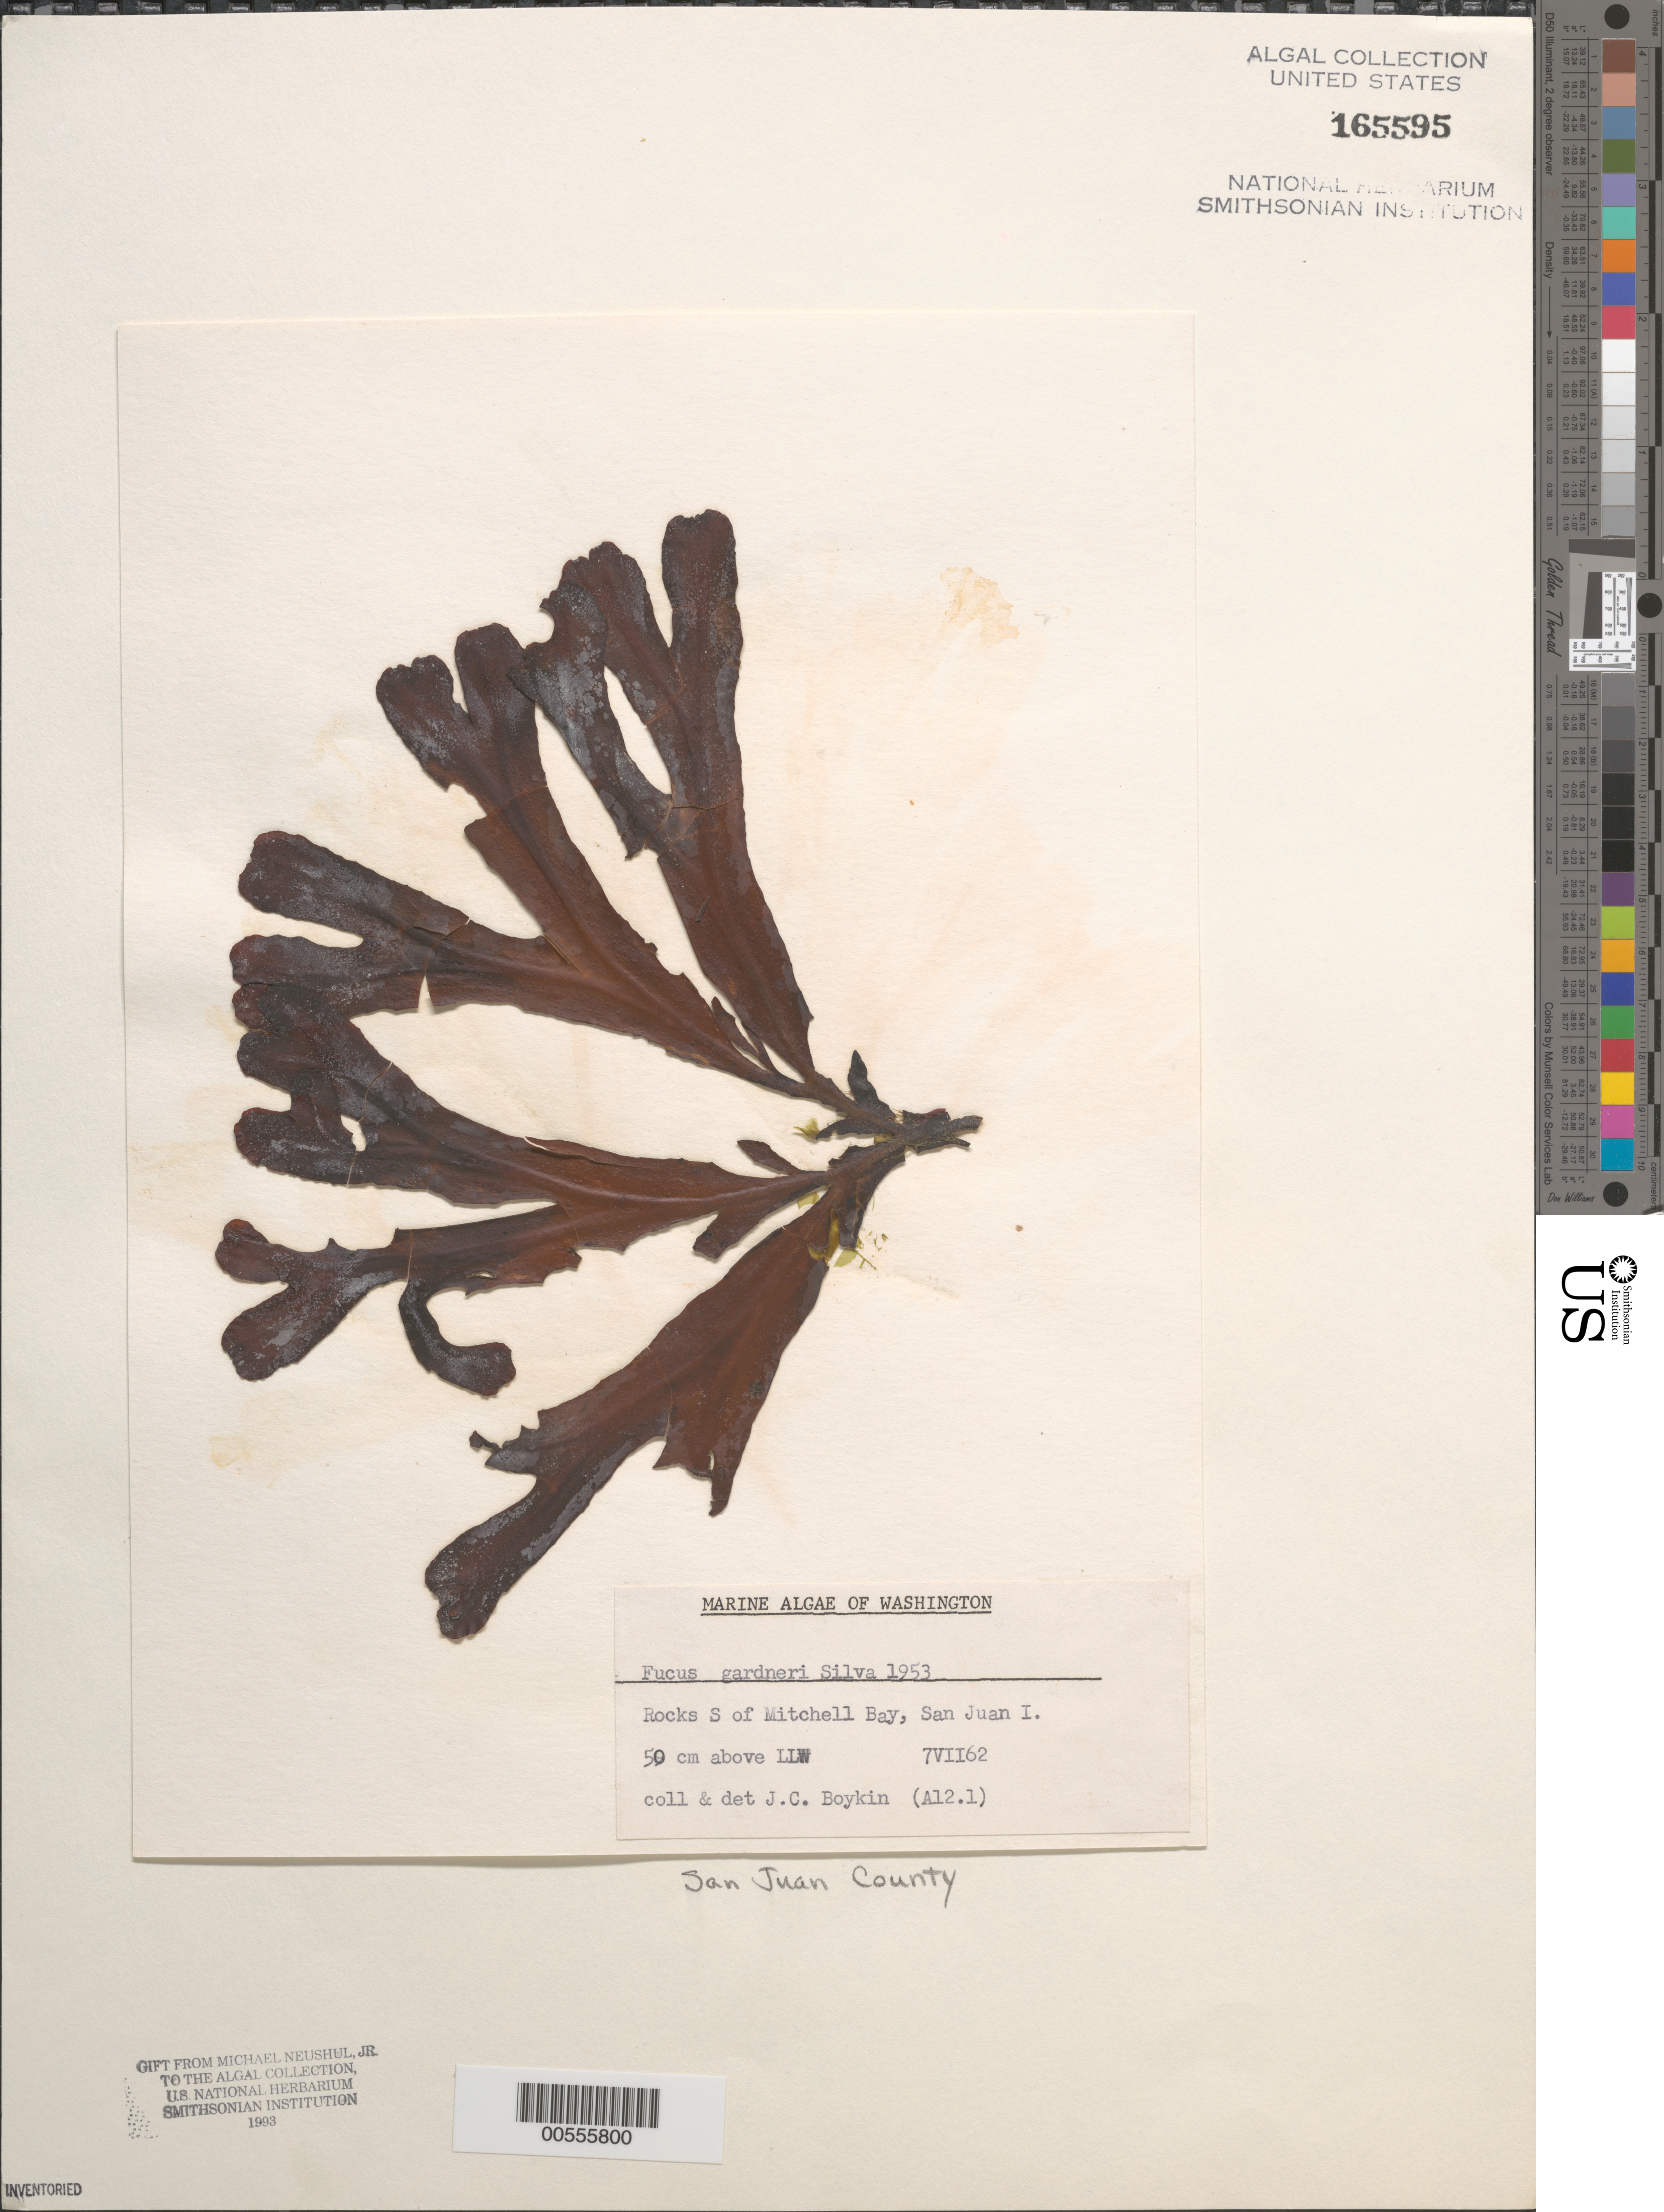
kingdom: Chromista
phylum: Ochrophyta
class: Phaeophyceae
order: Fucales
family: Fucaceae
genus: Fucus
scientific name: Fucus distichus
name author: L.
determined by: Algae name updating Project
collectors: J. Boykin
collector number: A12.1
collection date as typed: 07 Jul 1962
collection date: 1962-07-07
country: United States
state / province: Washington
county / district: San Juan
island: San Juan Island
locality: Rocks south of Mitchell Bay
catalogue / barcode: US 165595